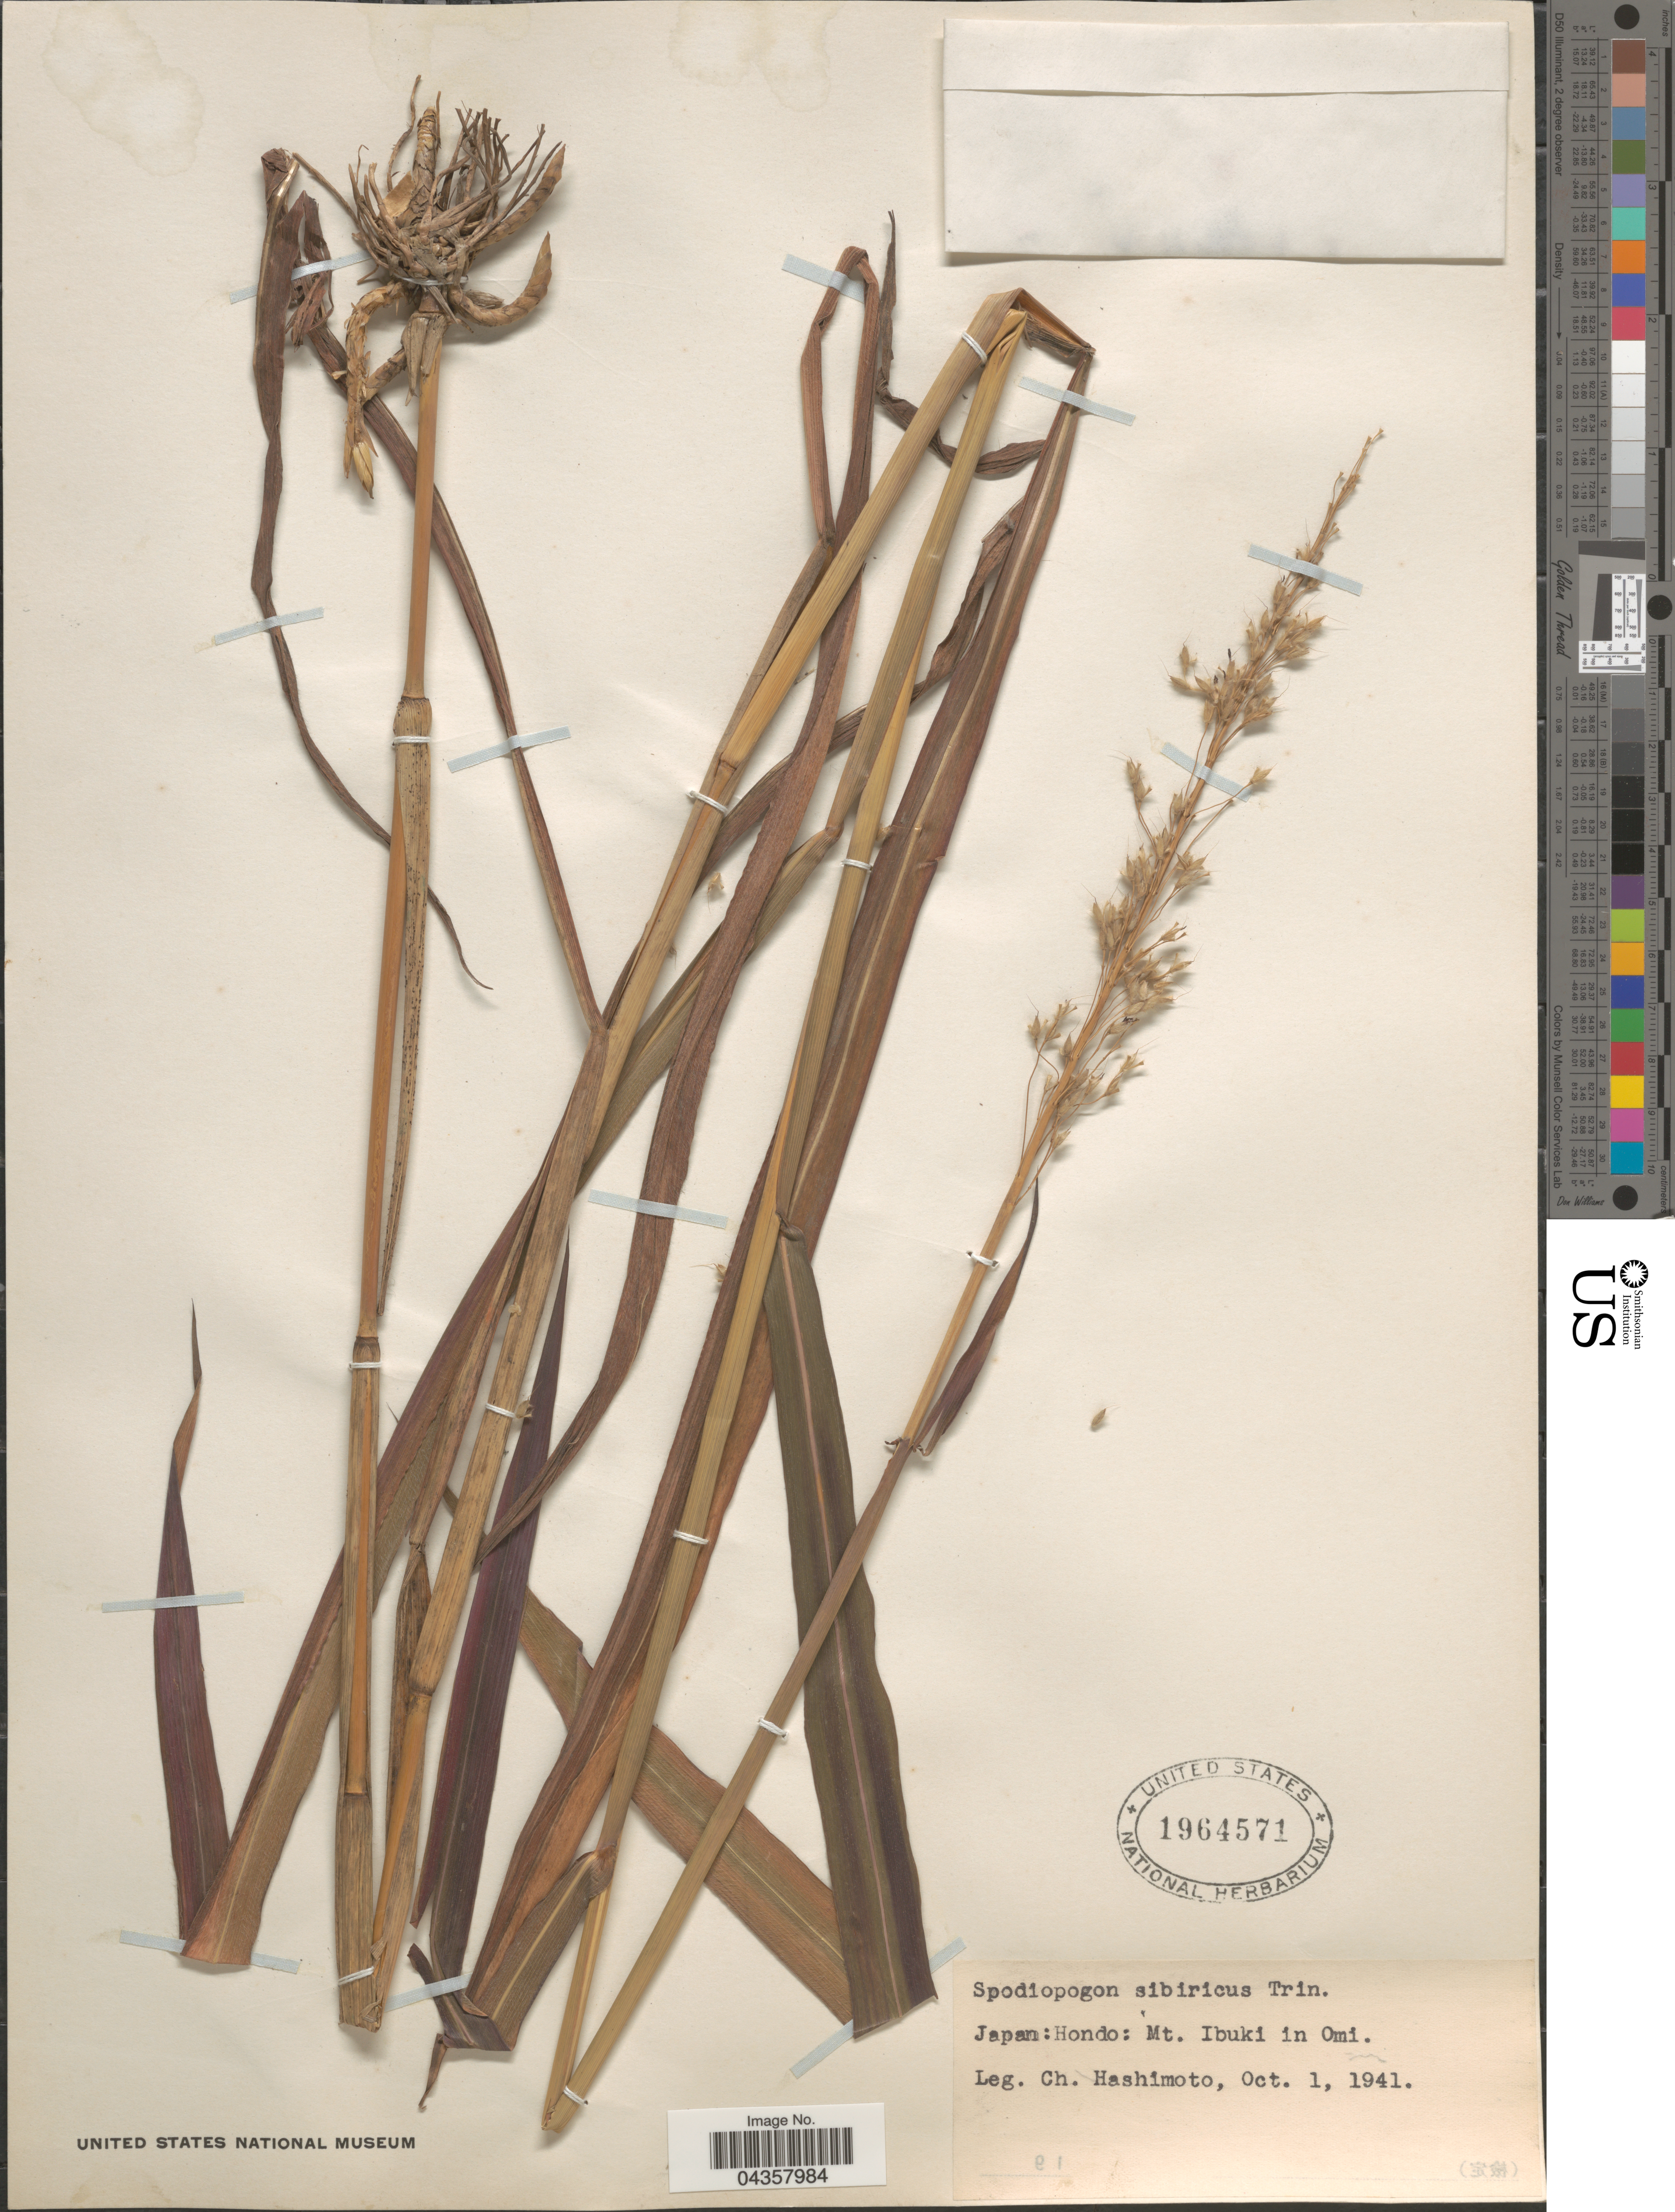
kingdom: Plantae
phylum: Tracheophyta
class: Liliopsida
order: Poales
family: Poaceae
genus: Spodiopogon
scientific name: Spodiopogon sibiricus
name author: Trin.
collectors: C. Hashimoto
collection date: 1941-10-01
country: Japan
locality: Hondo: Mt. Ibuki in Omi.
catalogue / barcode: US 1964571